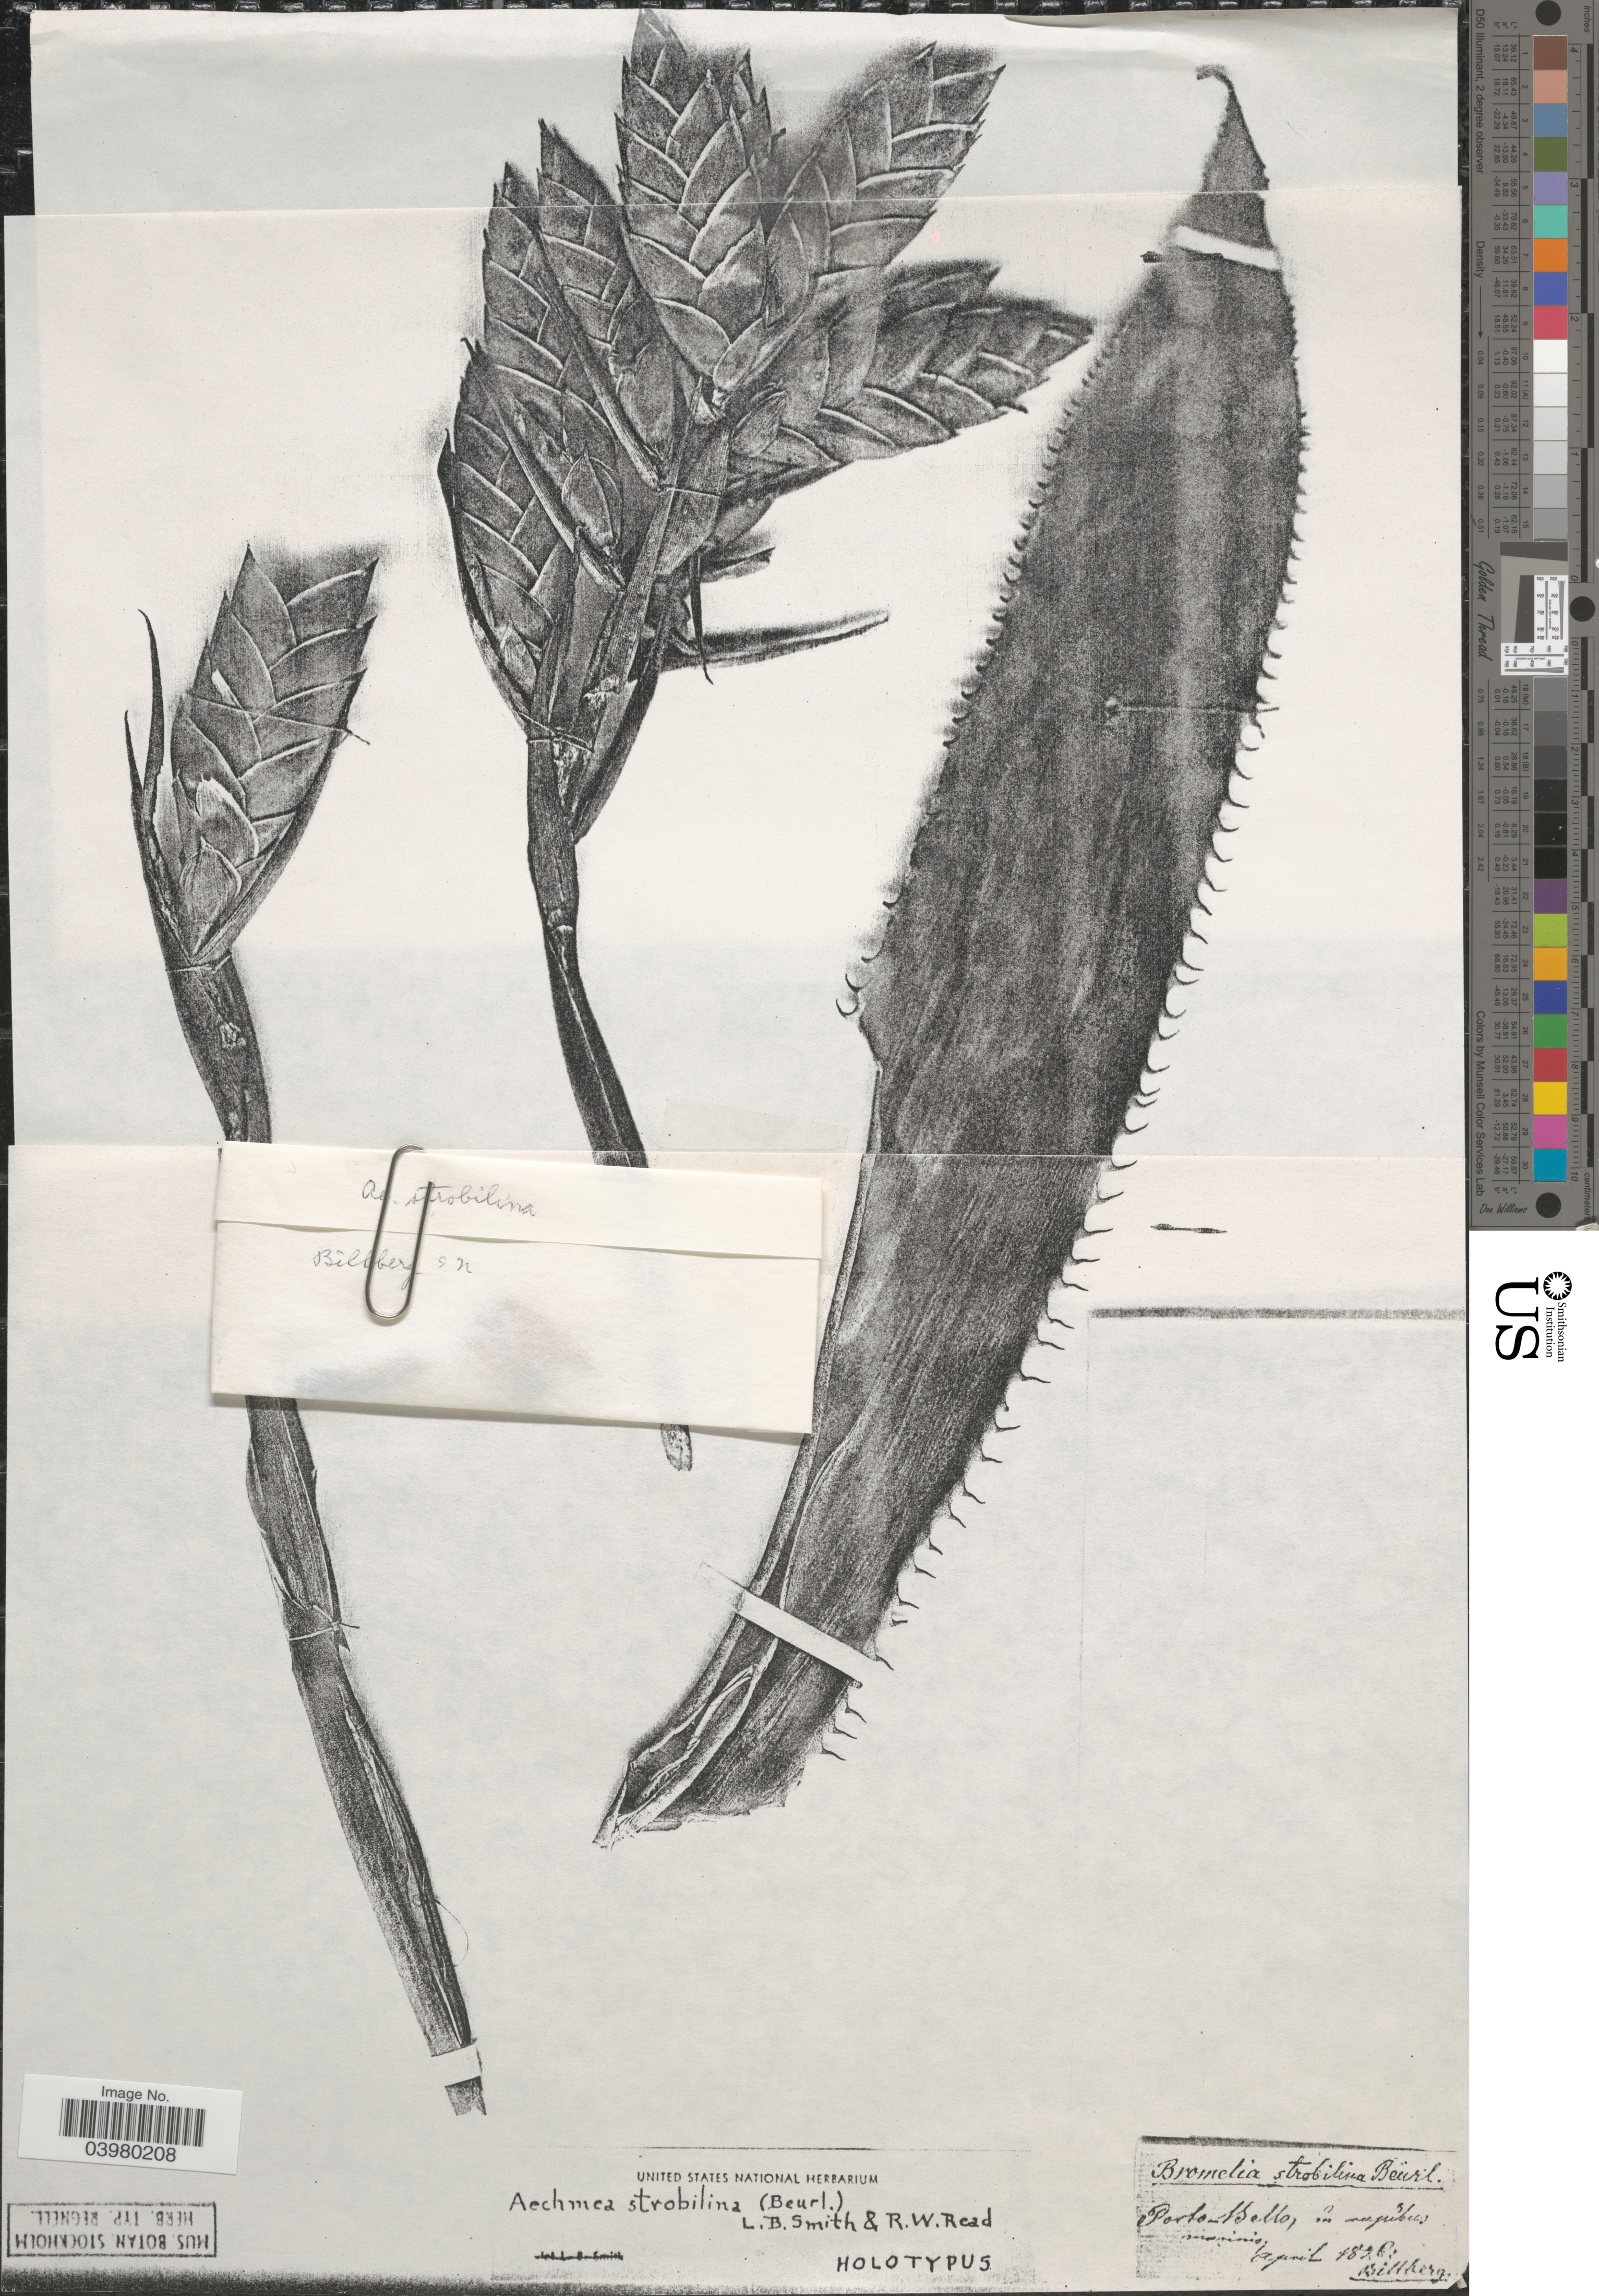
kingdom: Plantae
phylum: Tracheophyta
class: Liliopsida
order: Poales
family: Bromeliaceae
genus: Aechmea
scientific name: Aechmea strobilina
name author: (Beurl.) L.B. Sm. & Read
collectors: Billberg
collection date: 1878-04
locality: Porto Bello, in rupibus minimis.